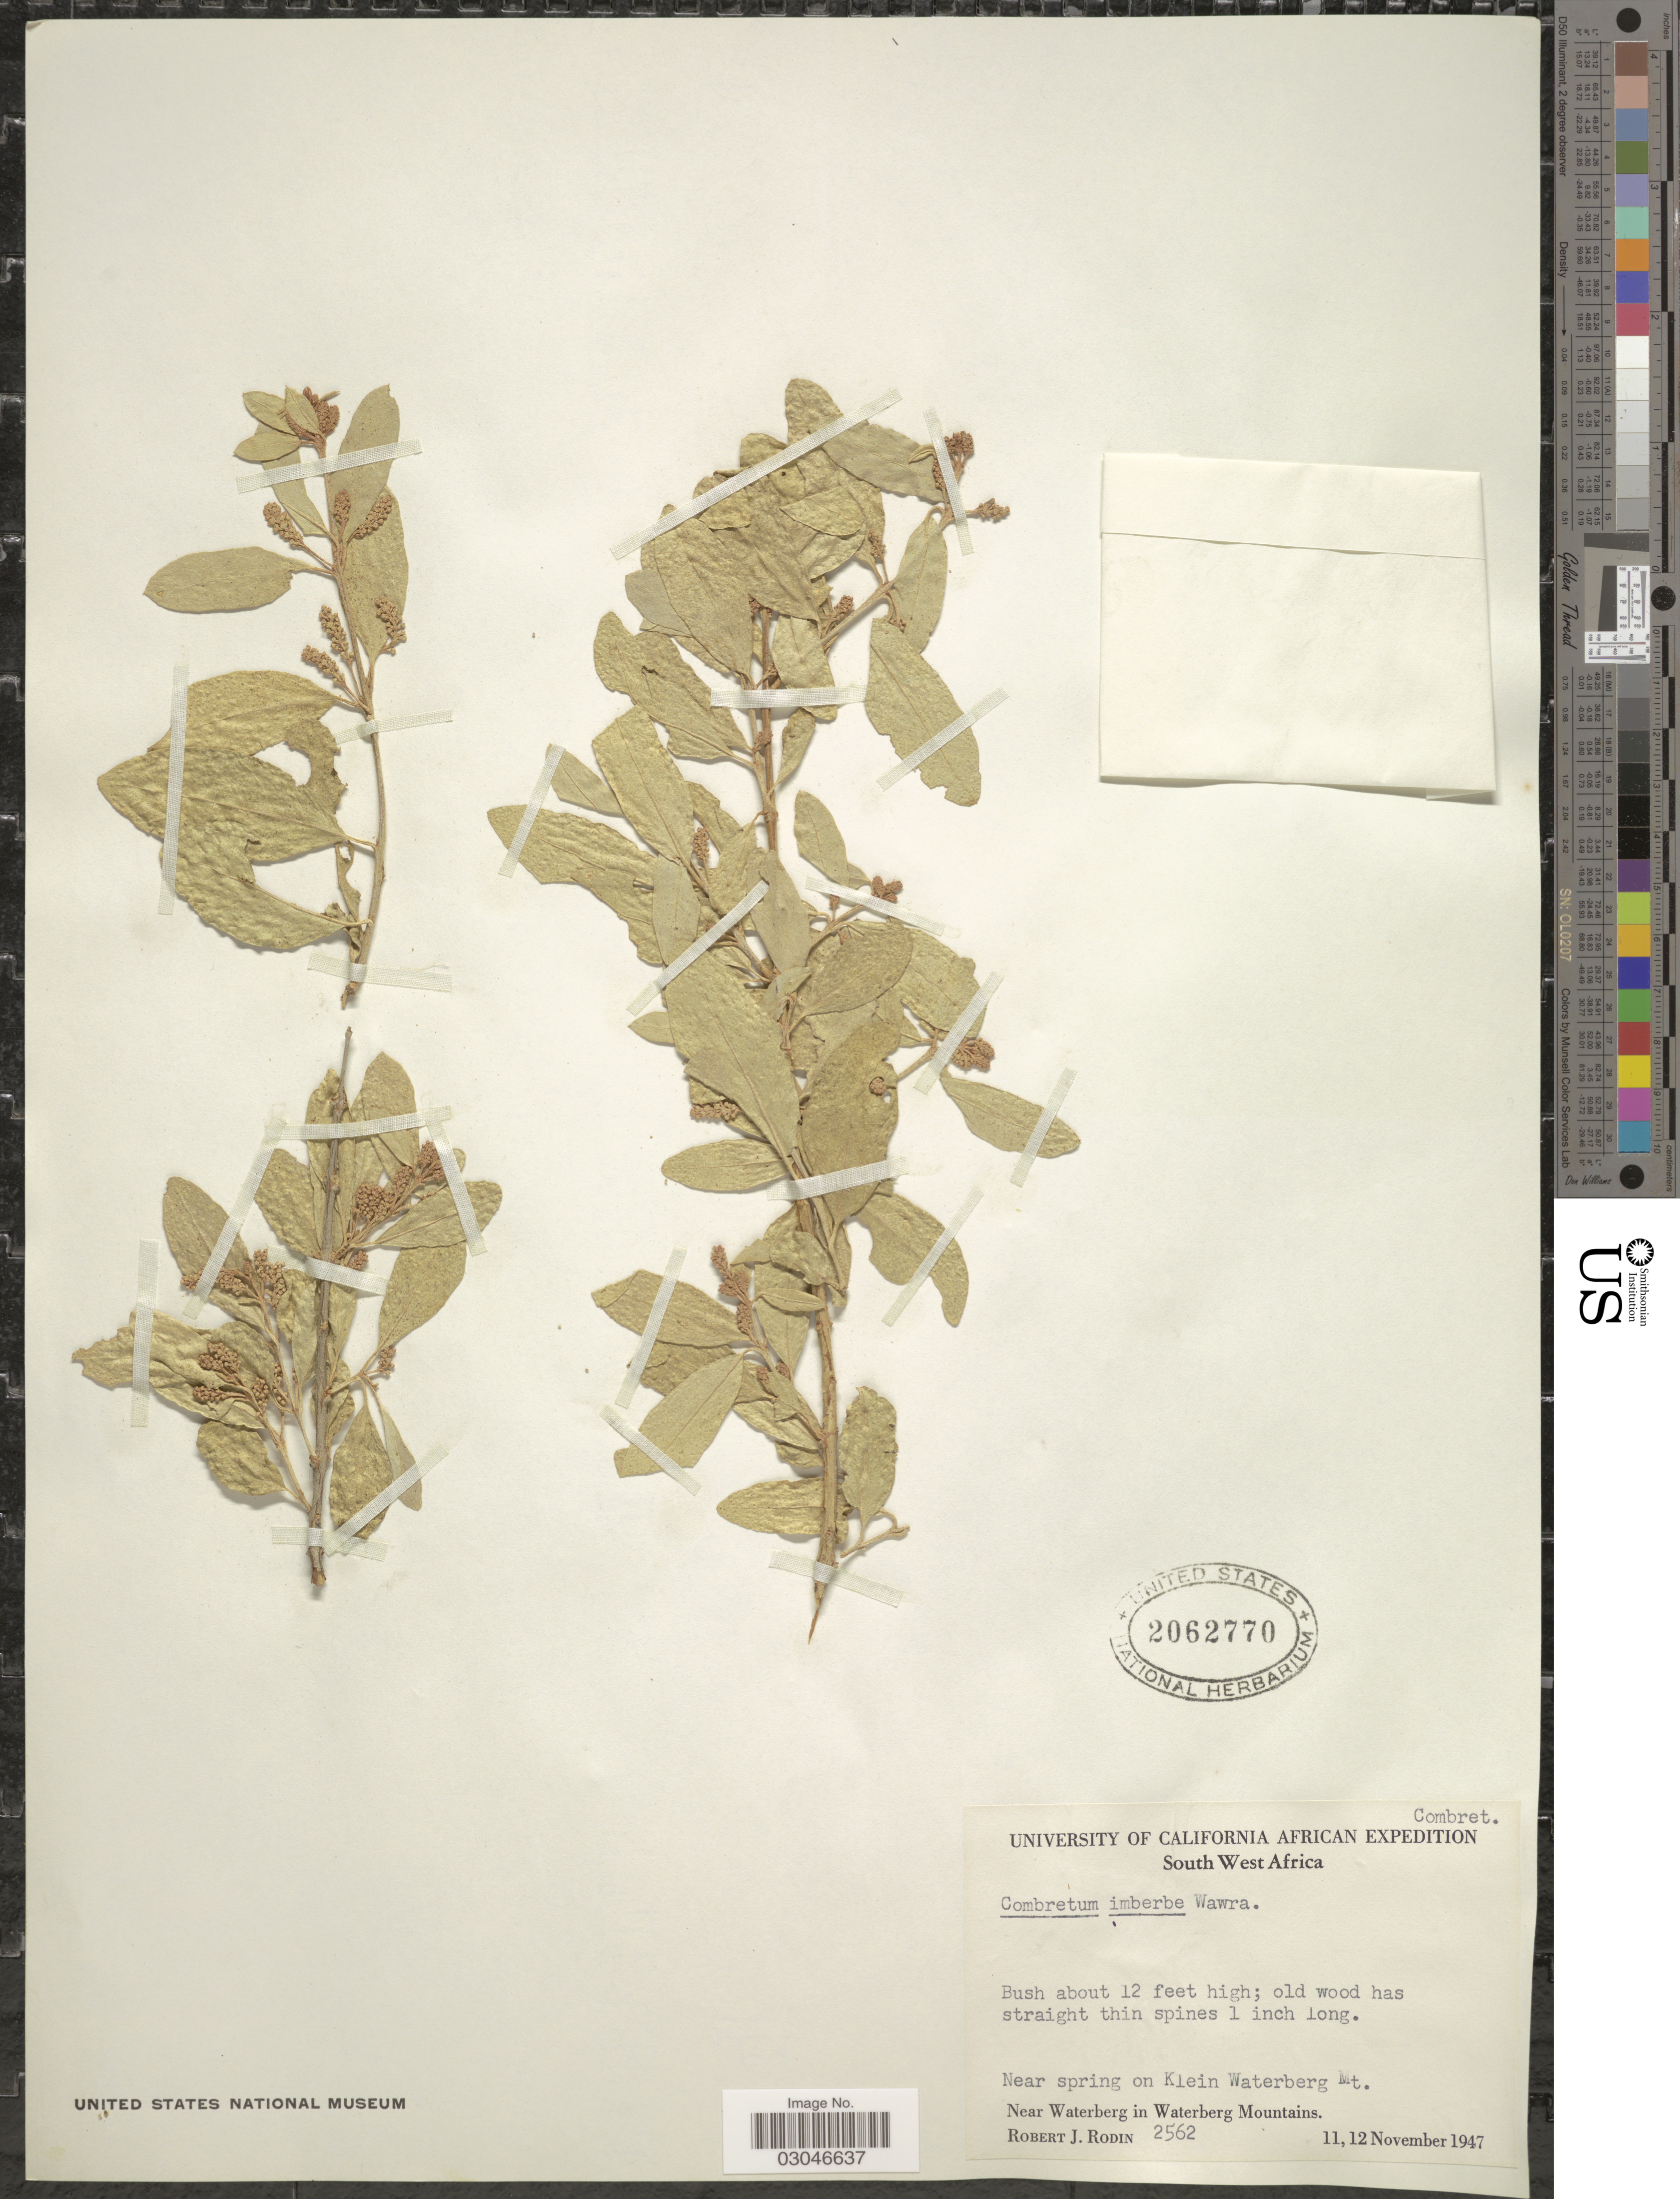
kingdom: Plantae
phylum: Tracheophyta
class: Magnoliopsida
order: Myrtales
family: Combretaceae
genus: Combretum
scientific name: Combretum imberbe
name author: Wawra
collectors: R. J. Rodin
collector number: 2562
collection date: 1947-11-11/1947-11-12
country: Namibia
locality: South West Africa. Near Waterberg in Waterberg Mountains.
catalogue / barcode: US 2062770